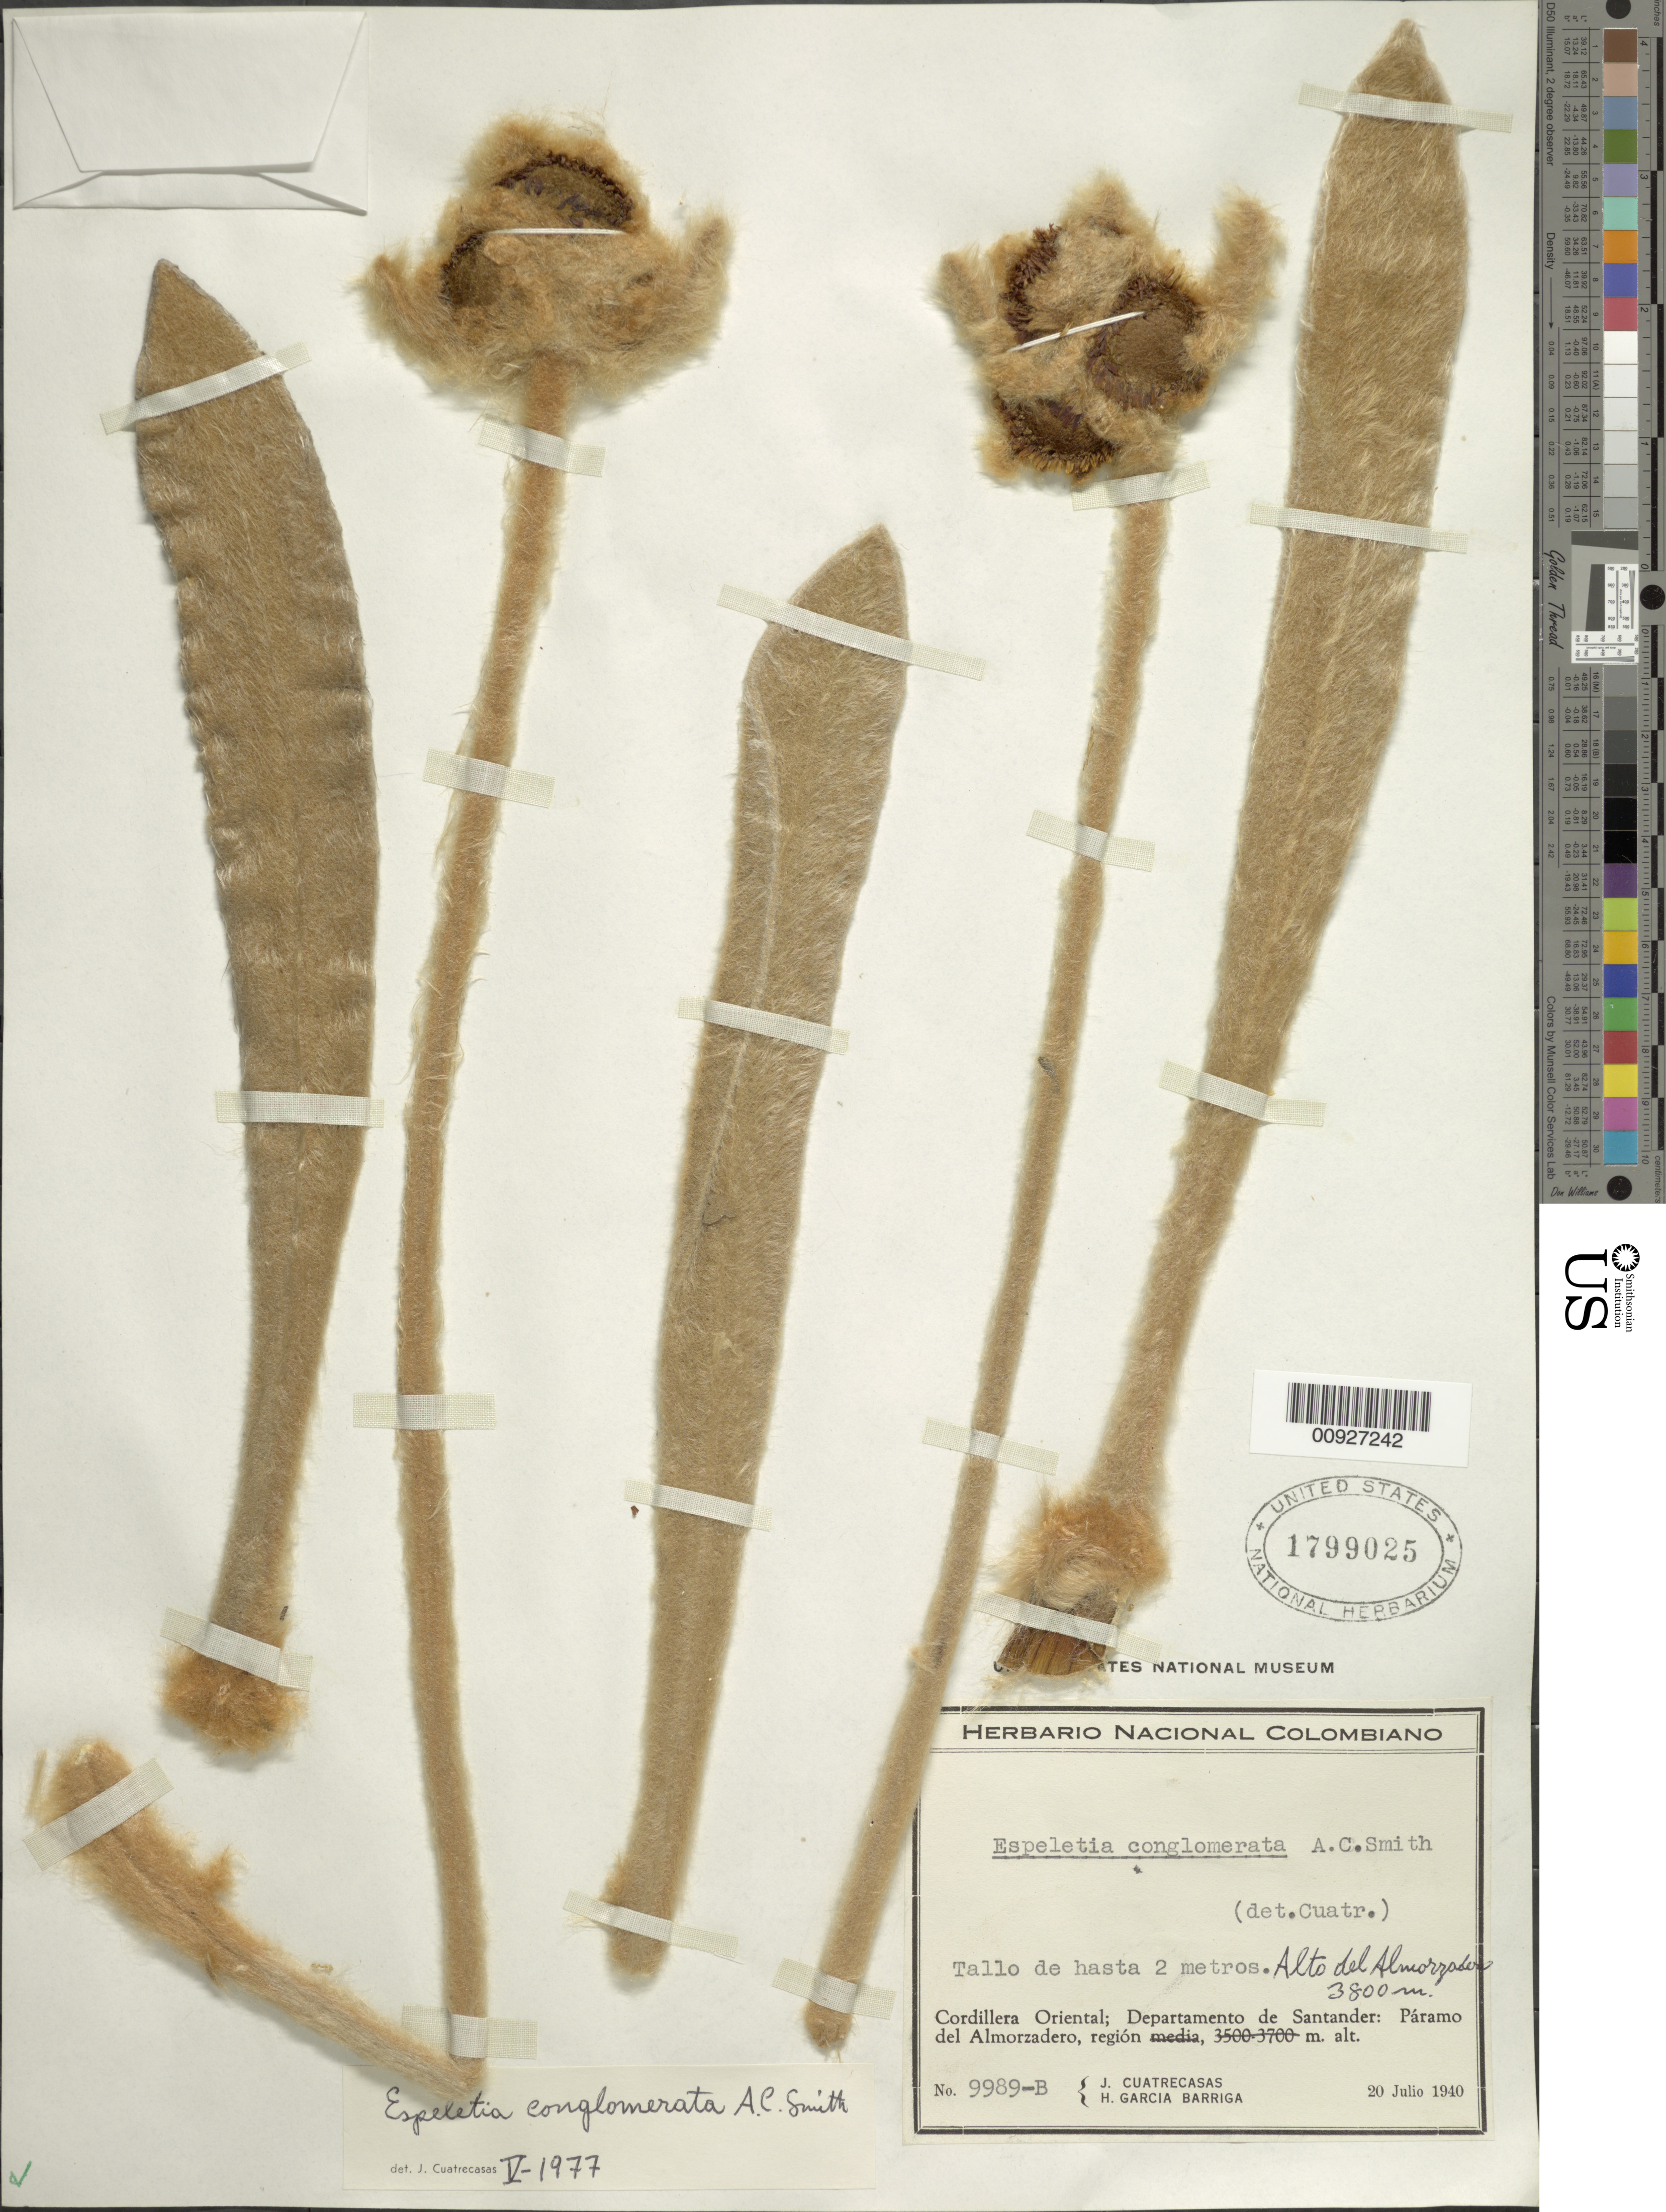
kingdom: Plantae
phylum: Tracheophyta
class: Magnoliopsida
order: Asterales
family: Asteraceae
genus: Espeletia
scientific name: Espeletia conglomerata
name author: A.C. Sm.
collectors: J. Cuatrecasas & H. García Barriga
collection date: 1940-07-20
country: Colombia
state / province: Santander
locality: Páramo del Almorzadero. Alto del Almorzadero.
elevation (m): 3800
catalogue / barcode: US 1799025